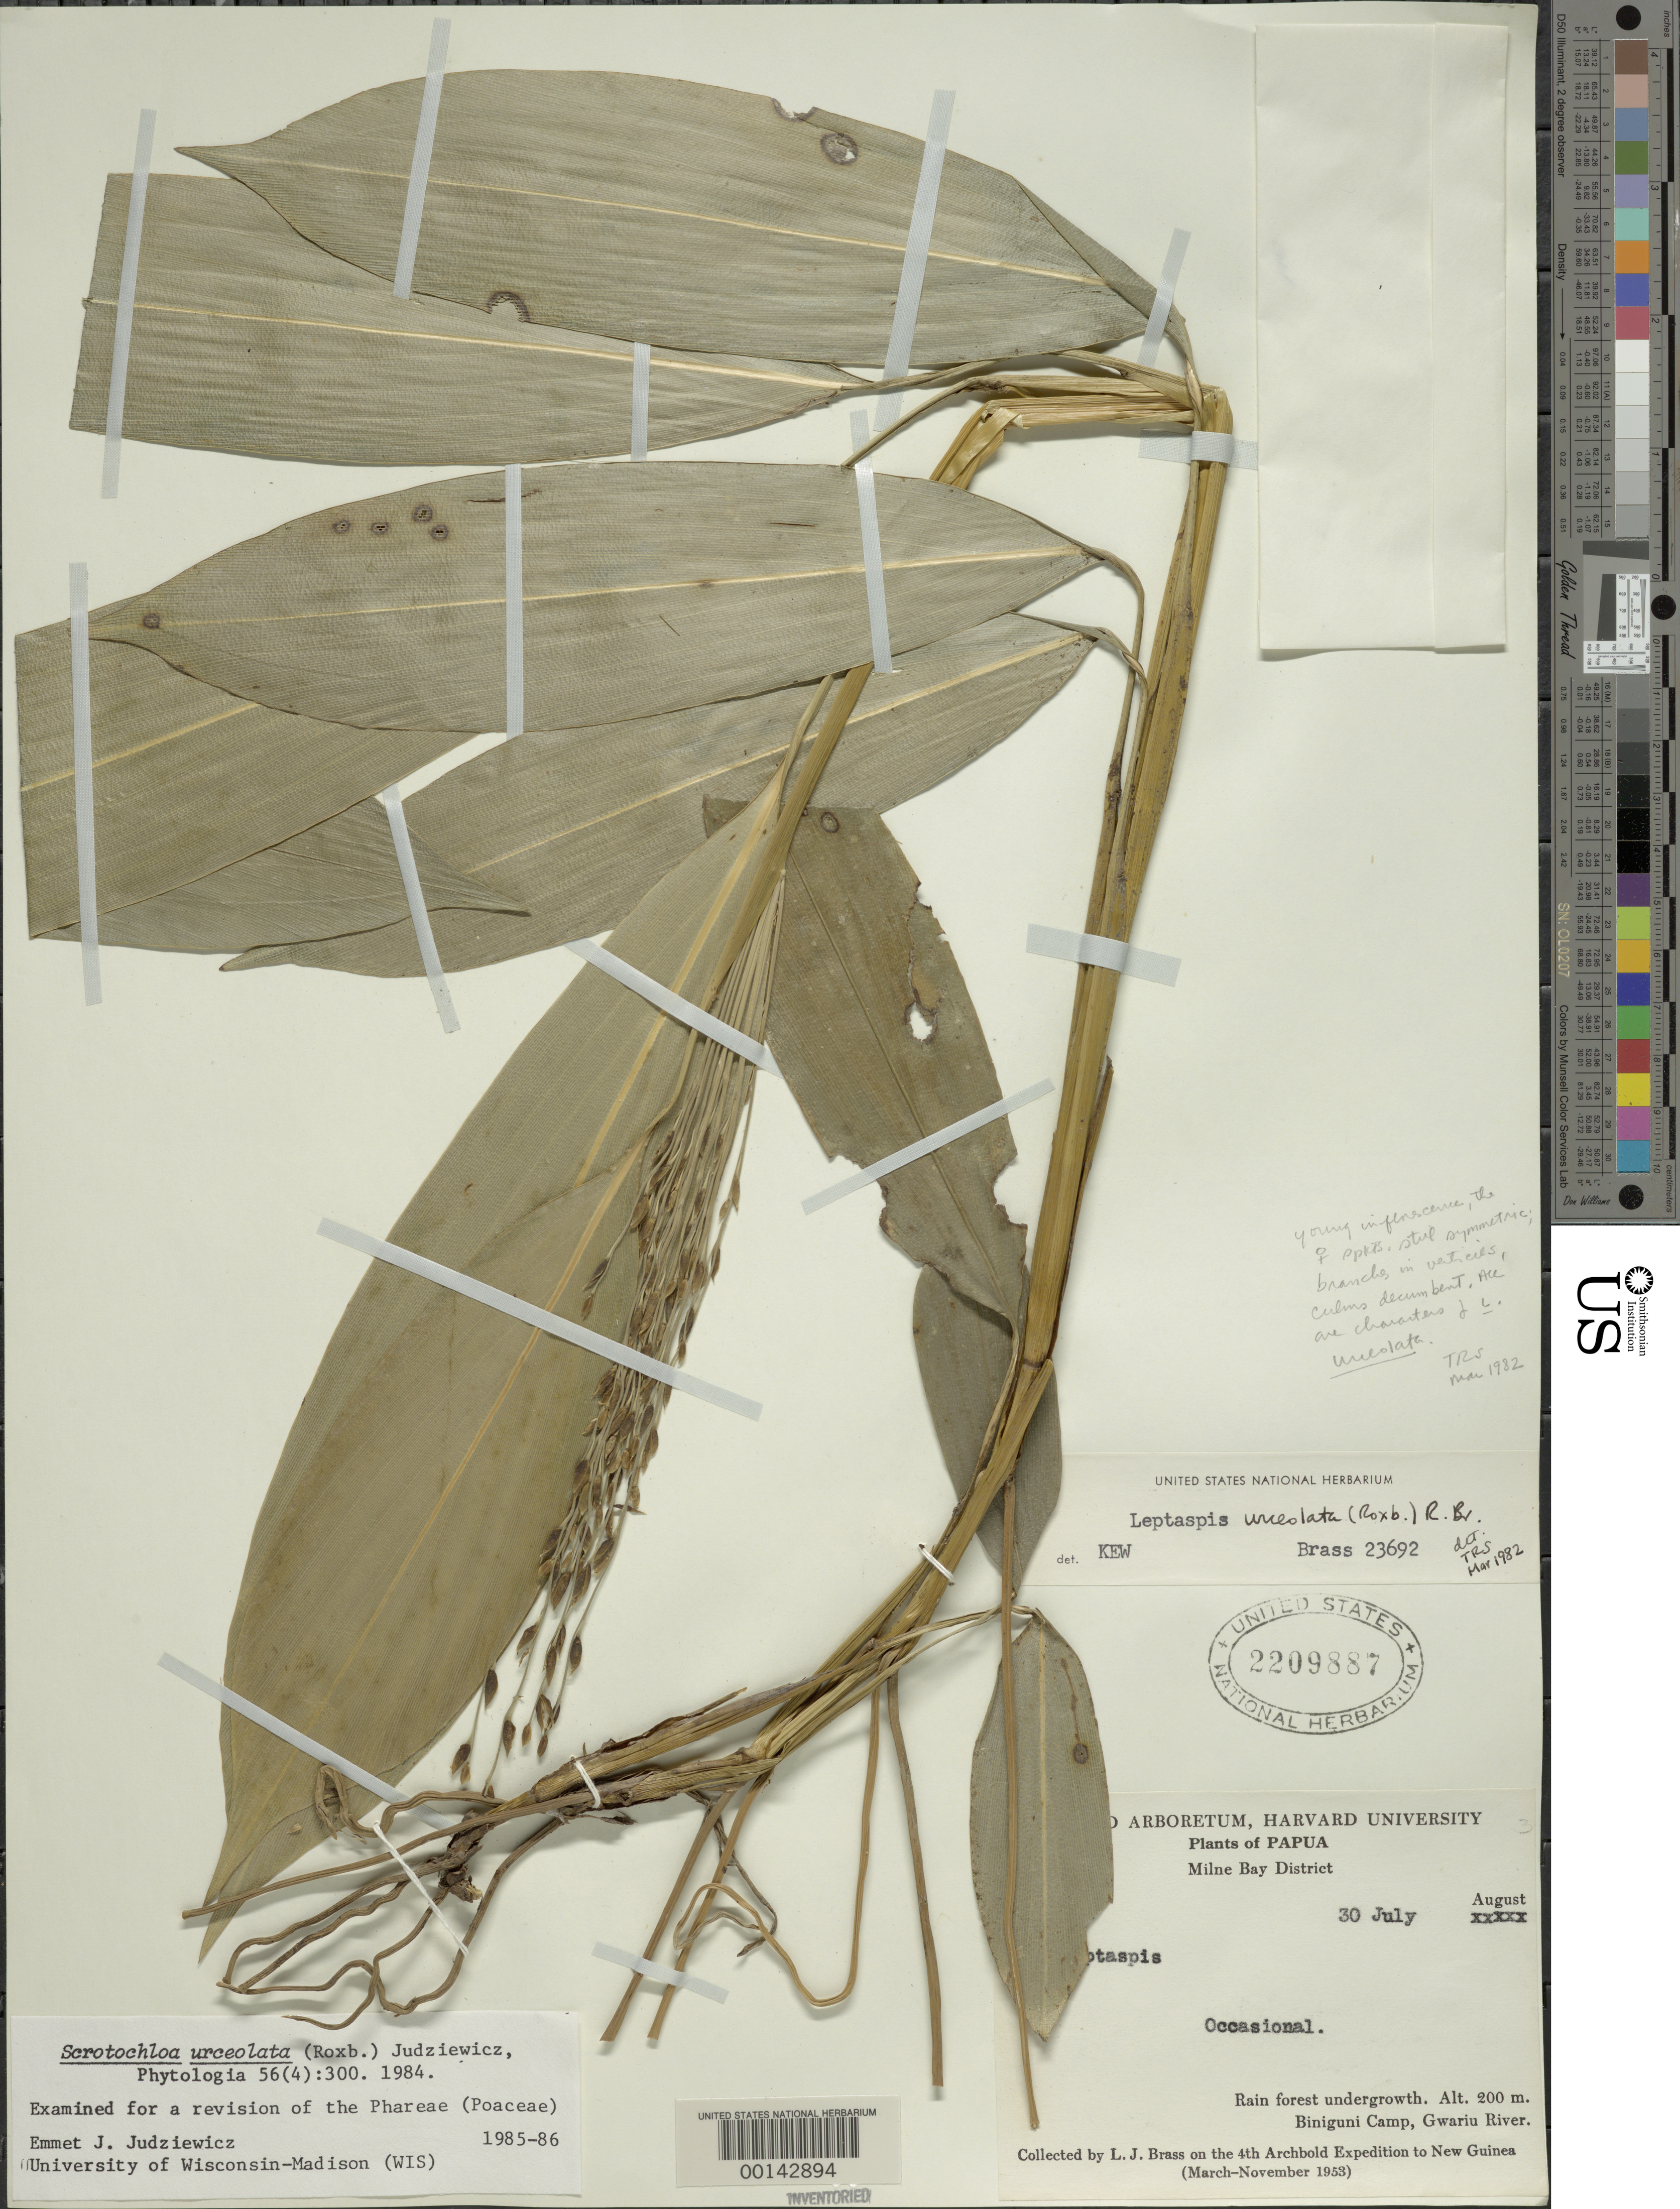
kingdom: Plantae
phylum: Tracheophyta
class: Liliopsida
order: Poales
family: Poaceae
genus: Scrotochloa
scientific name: Scrotochloa urceolata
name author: (Roxb.) Judz.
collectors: L. J. Brass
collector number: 23692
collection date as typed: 30 Jul 1953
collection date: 1953-07-30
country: Papua New Guinea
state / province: Milne Bay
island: New Guinea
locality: Biniguni camp, gwariu river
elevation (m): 200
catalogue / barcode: US 2209887